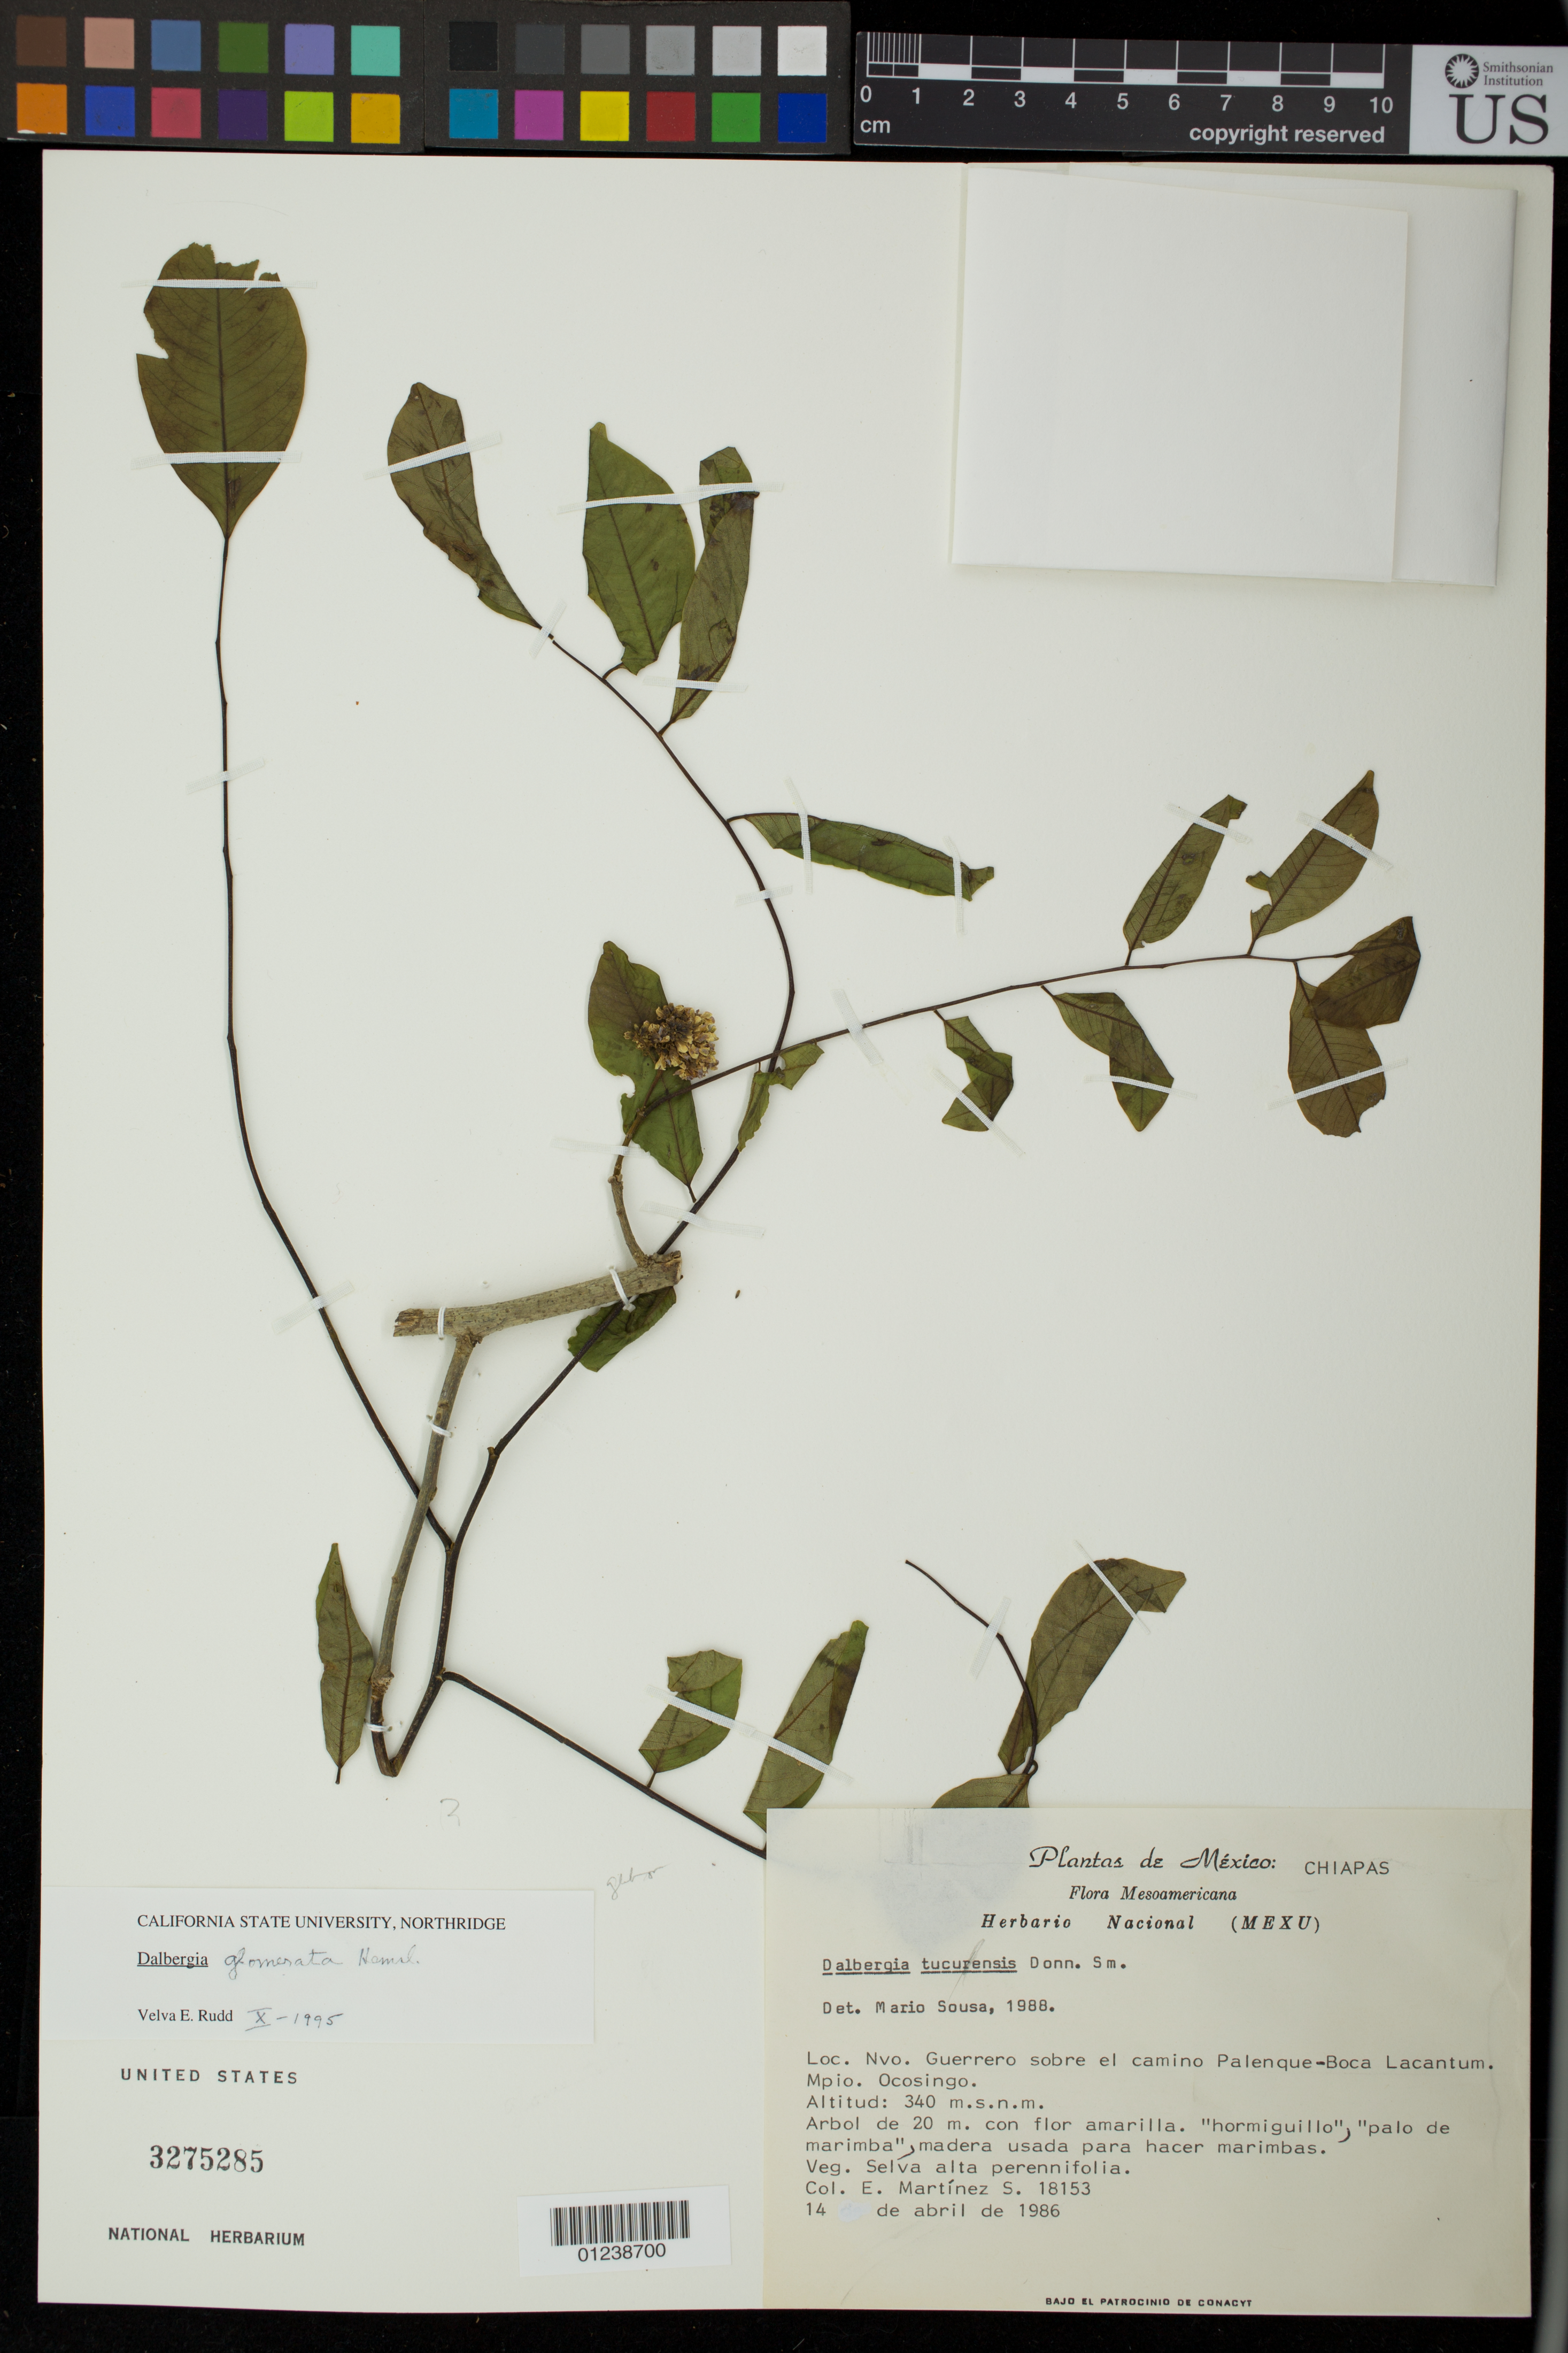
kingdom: Plantae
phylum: Tracheophyta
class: Magnoliopsida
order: Fabales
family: Fabaceae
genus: Dalbergia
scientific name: Dalbergia glomerata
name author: Hemsl.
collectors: E. M. Martínez S.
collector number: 18153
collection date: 1986-04-14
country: Mexico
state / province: Chiapas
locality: Nvo. Guerrero sobre el camino Palenque-Boca Lacantum. Mpio. Ocosingo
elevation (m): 340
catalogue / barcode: US 3275285